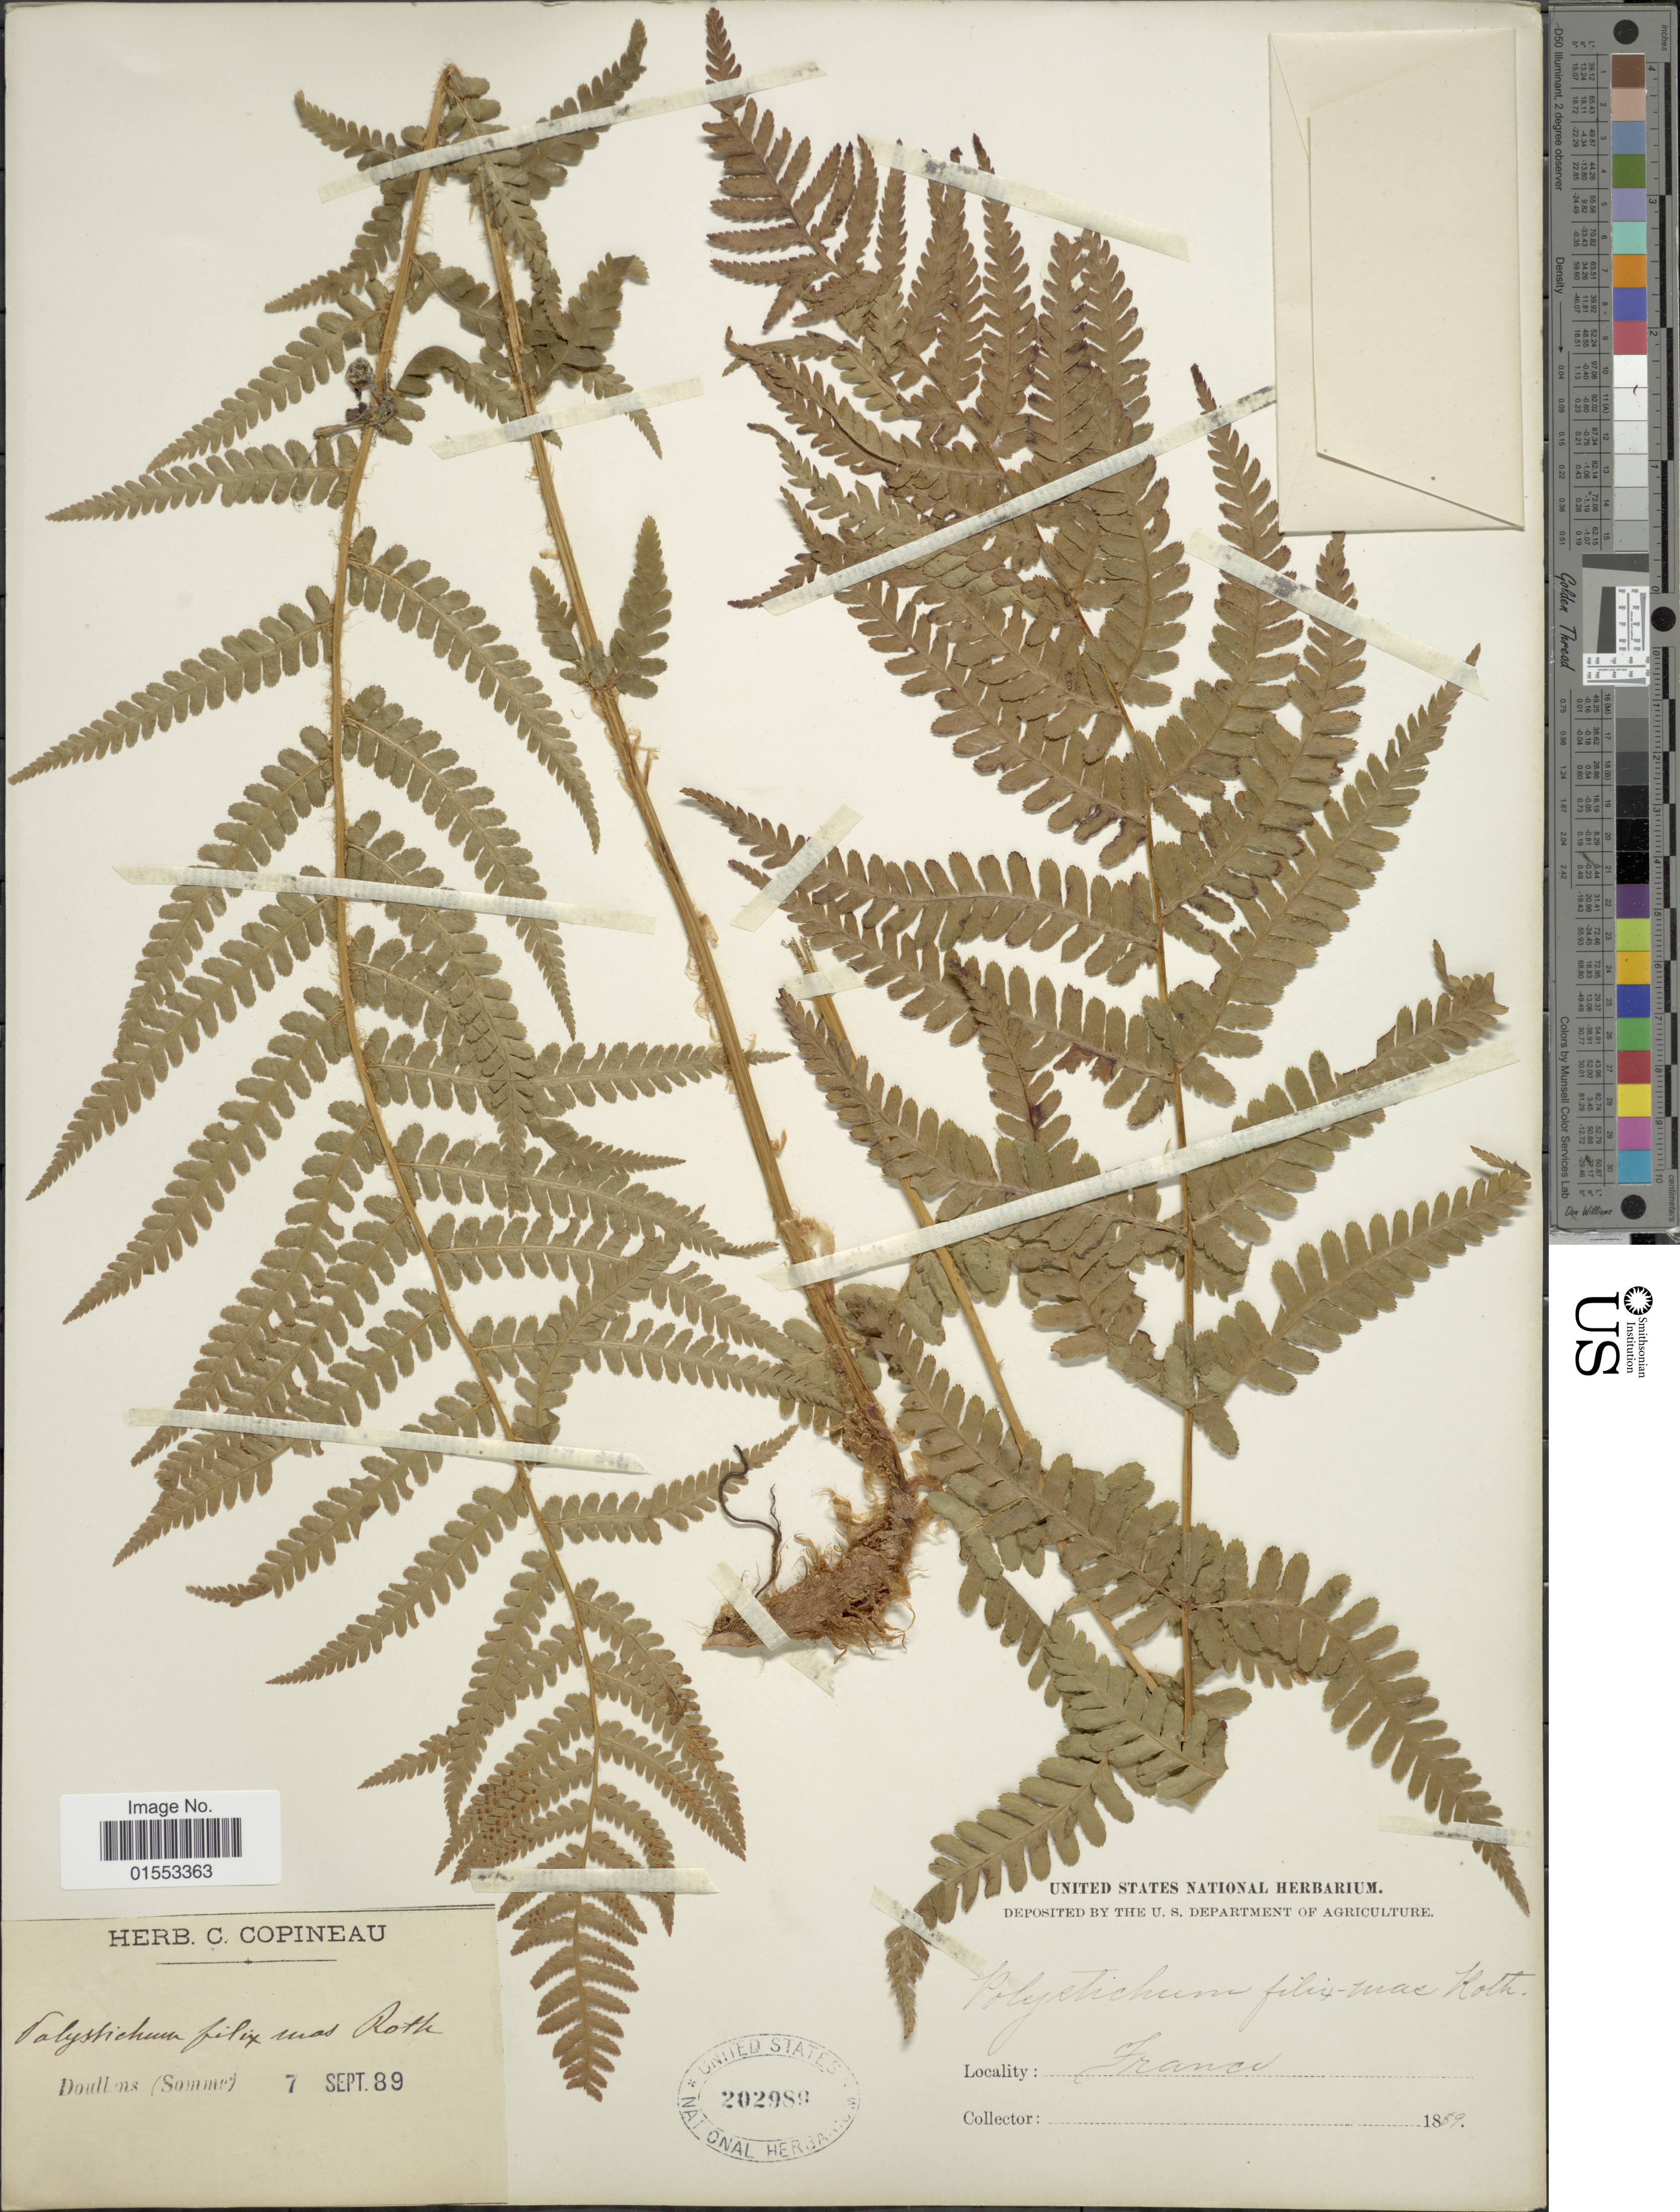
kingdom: Plantae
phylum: Tracheophyta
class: Polypodiopsida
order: Polypodiales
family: Dryopteridaceae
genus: Dryopteris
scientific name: Dryopteris filix-mas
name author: (L.) Schott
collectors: ex herb. C. Copineau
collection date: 1889-09-07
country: France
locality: Doullens (Somme), France.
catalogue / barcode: US 202989